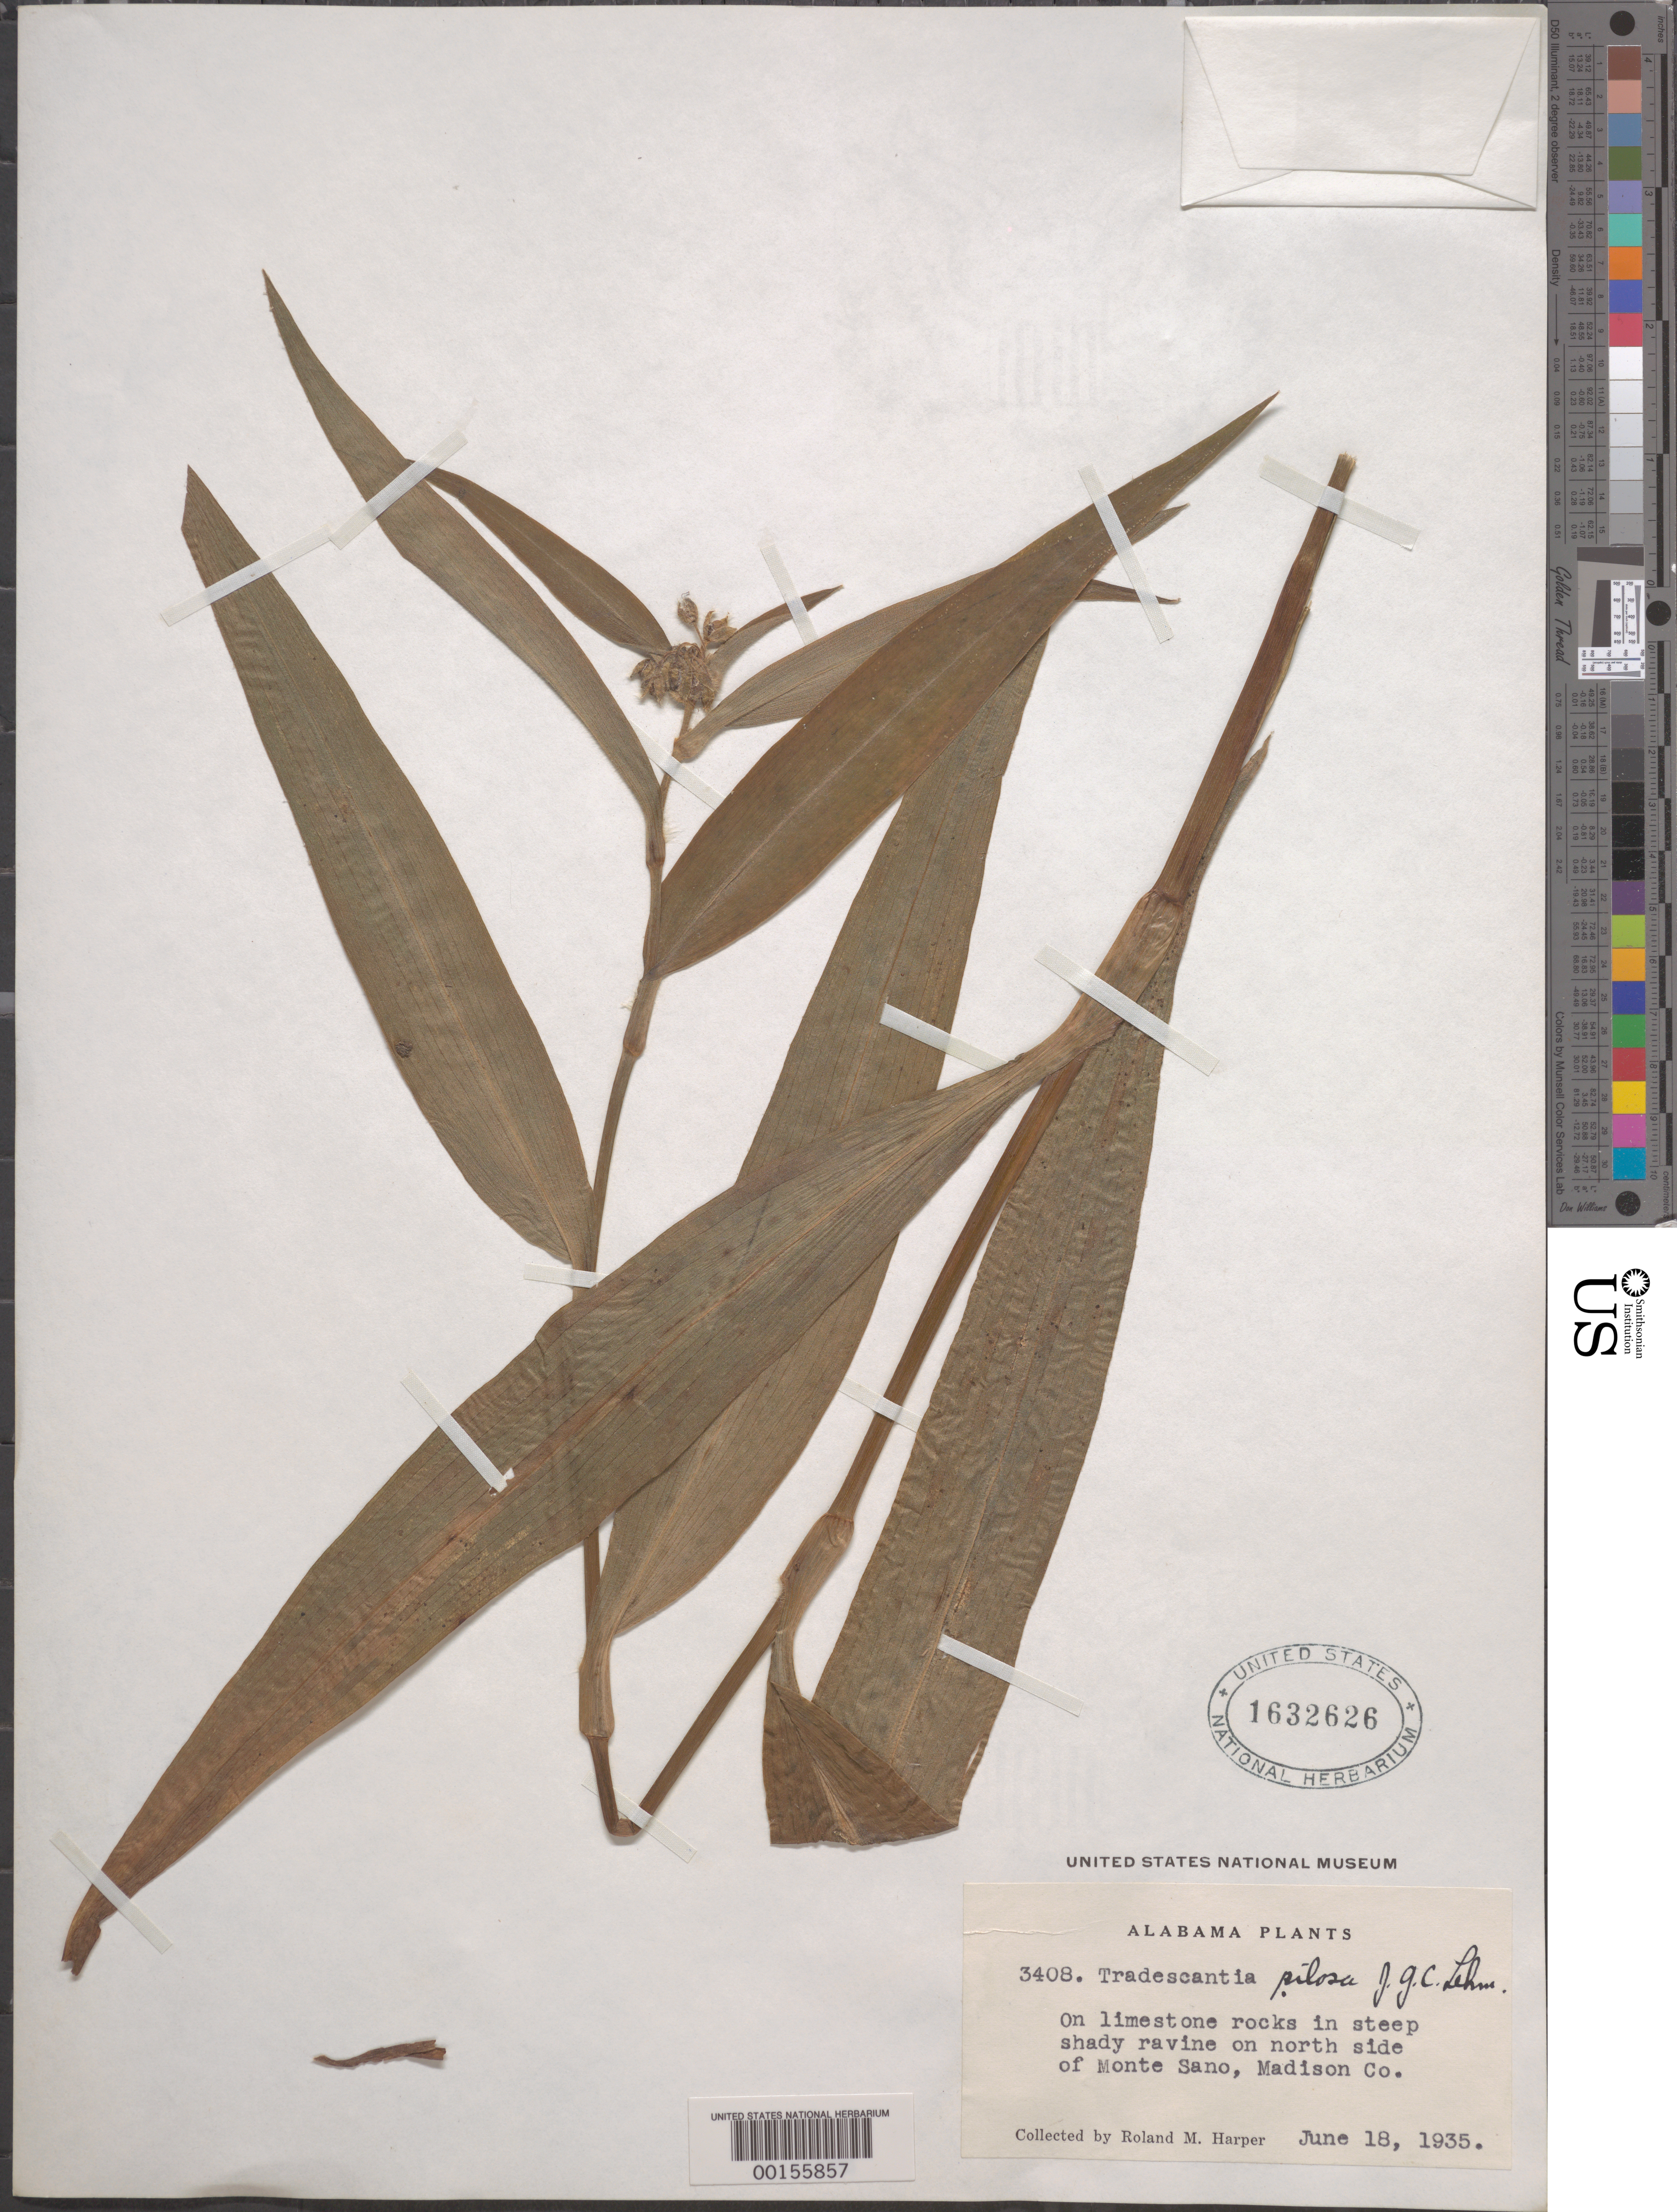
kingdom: Plantae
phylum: Tracheophyta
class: Liliopsida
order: Commelinales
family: Commelinaceae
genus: Tradescantia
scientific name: Tradescantia subaspera var. subaspera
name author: Ker Gawl.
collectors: R. M. Harper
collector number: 3408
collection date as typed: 18 Jun 1935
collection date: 1935-06-18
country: United States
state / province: Alabama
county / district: Madison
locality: Monte sano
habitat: Limestone rock in steep, shady ravine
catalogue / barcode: US 1632626